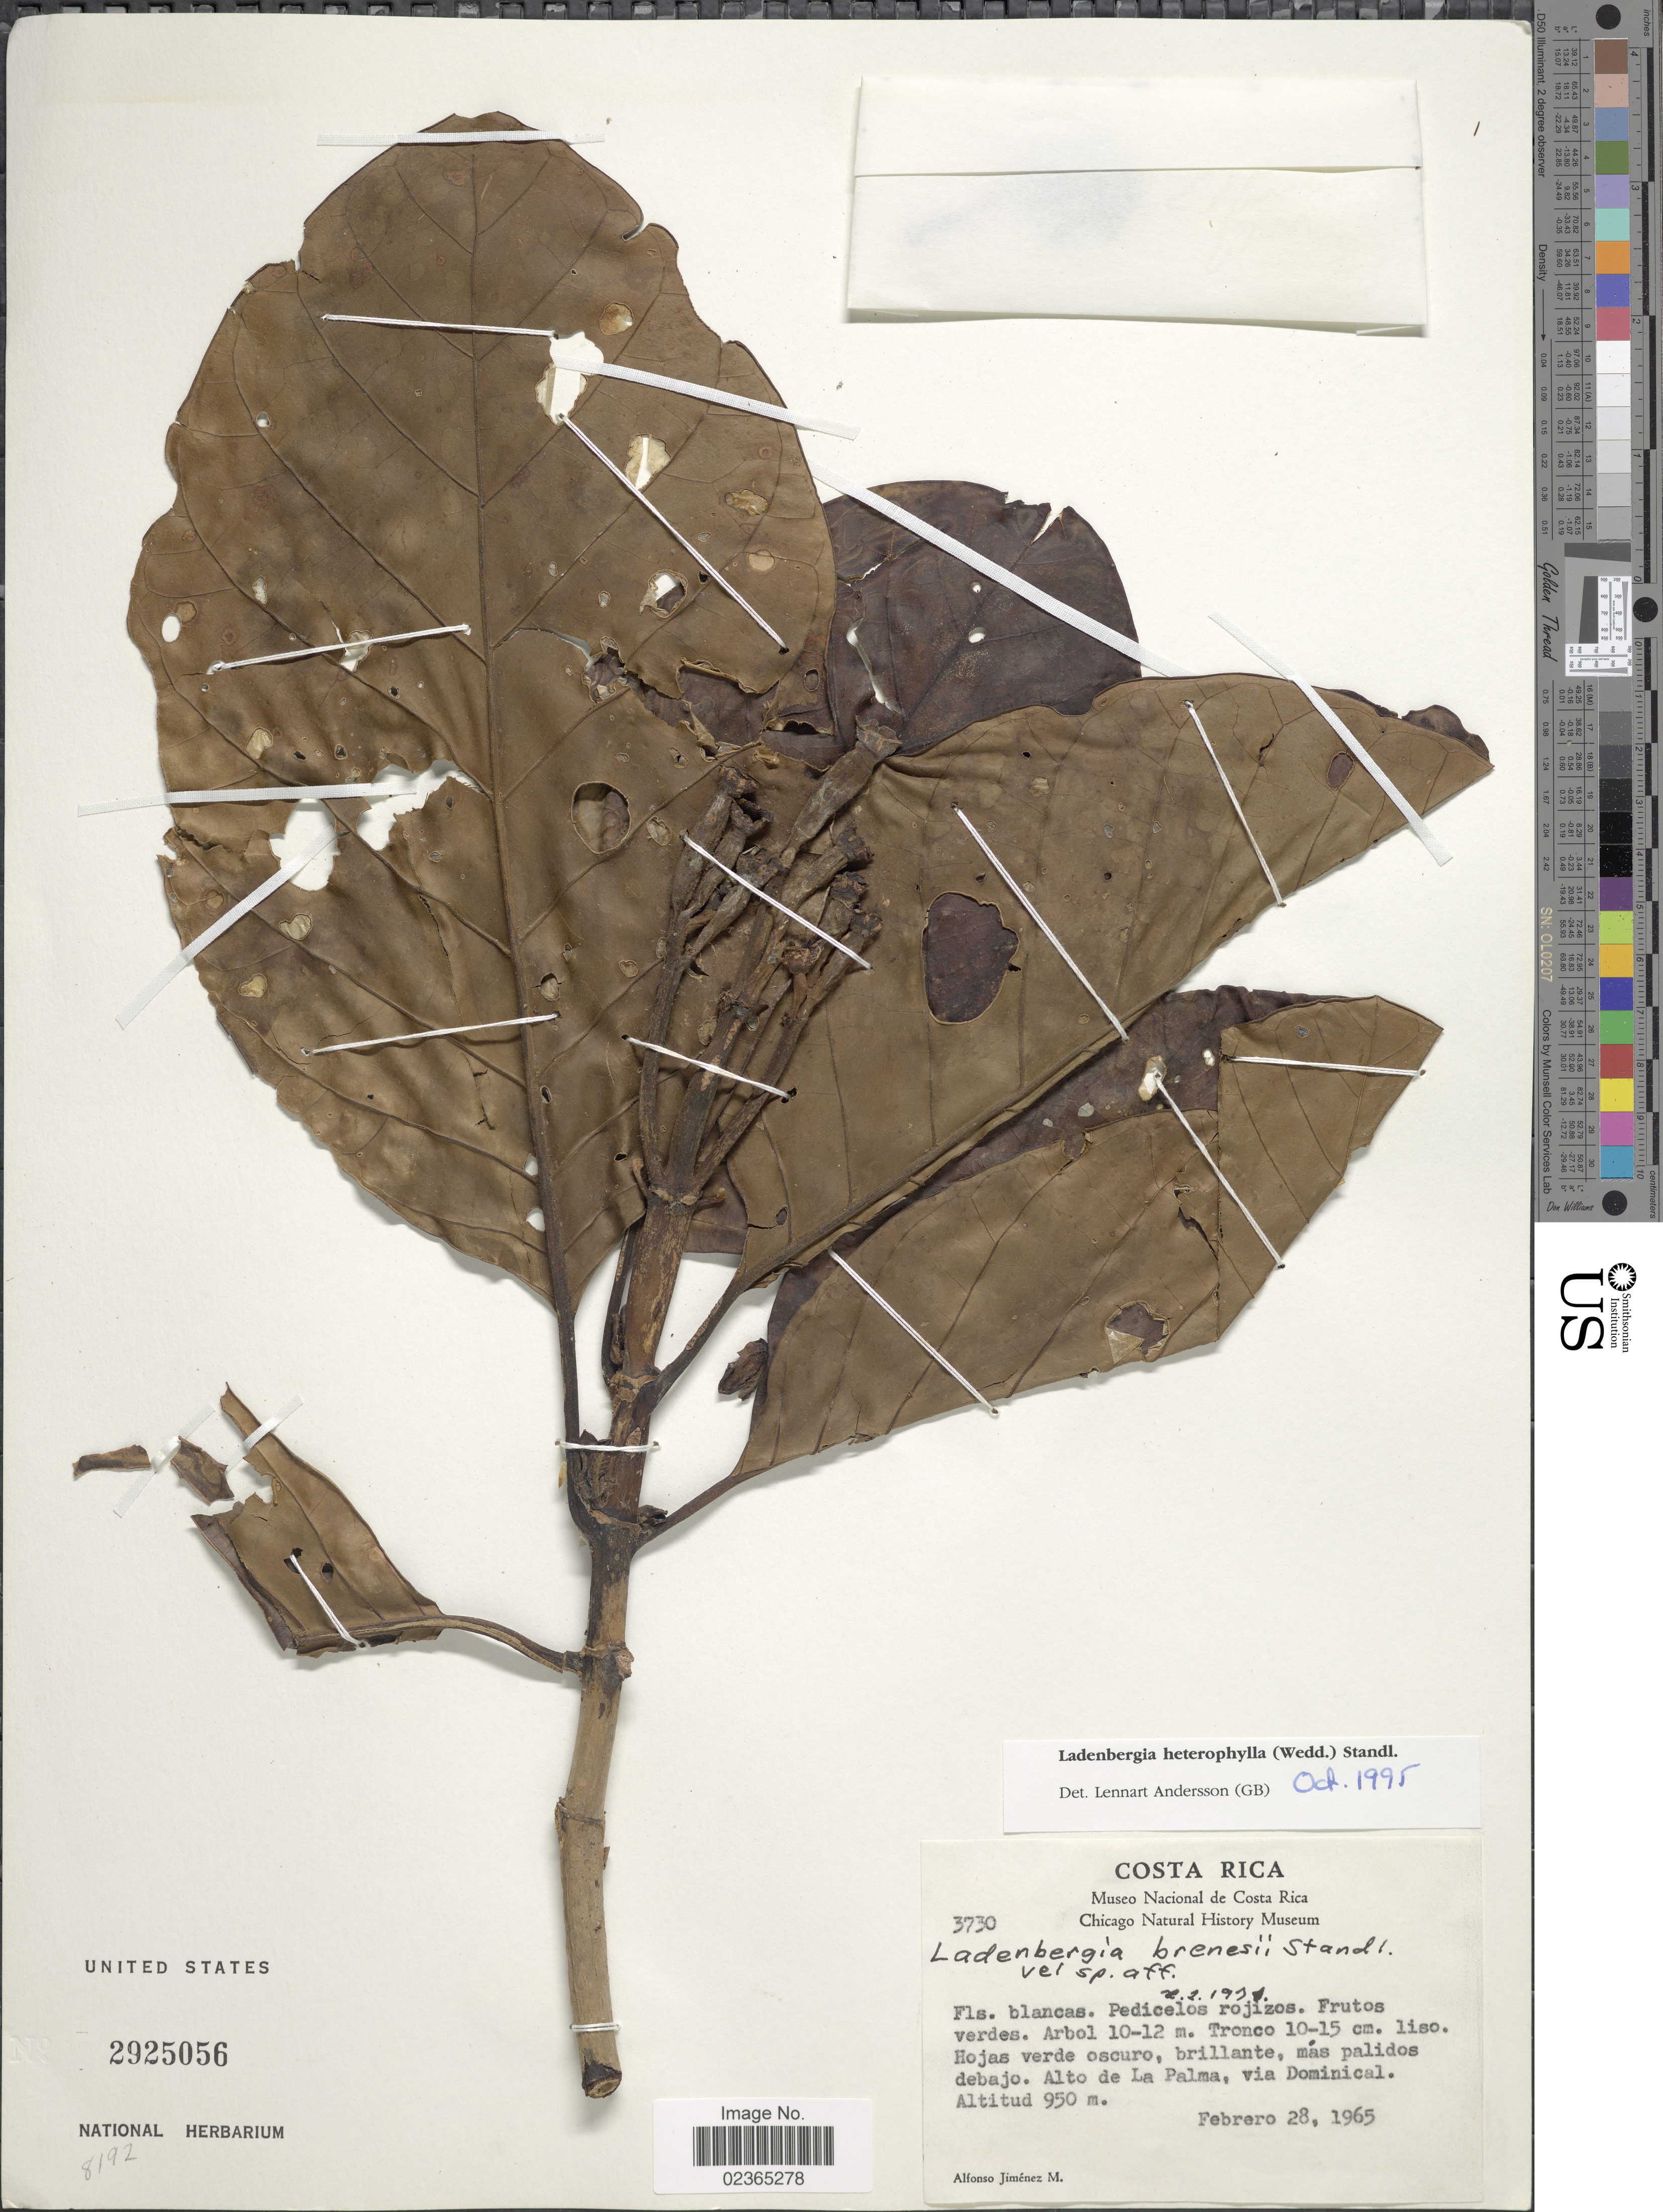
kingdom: Plantae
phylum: Tracheophyta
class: Magnoliopsida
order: Gentianales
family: Rubiaceae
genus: Ladenbergia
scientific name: Ladenbergia heterophylla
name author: (Wedd.) Standl.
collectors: A. Jimenez M.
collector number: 3730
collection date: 1965-02-28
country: Costa Rica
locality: Hojas verde oscuro, brillante, mas palidos debajo. Alto de La Palma, via Domincal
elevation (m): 950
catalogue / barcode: US 2925056